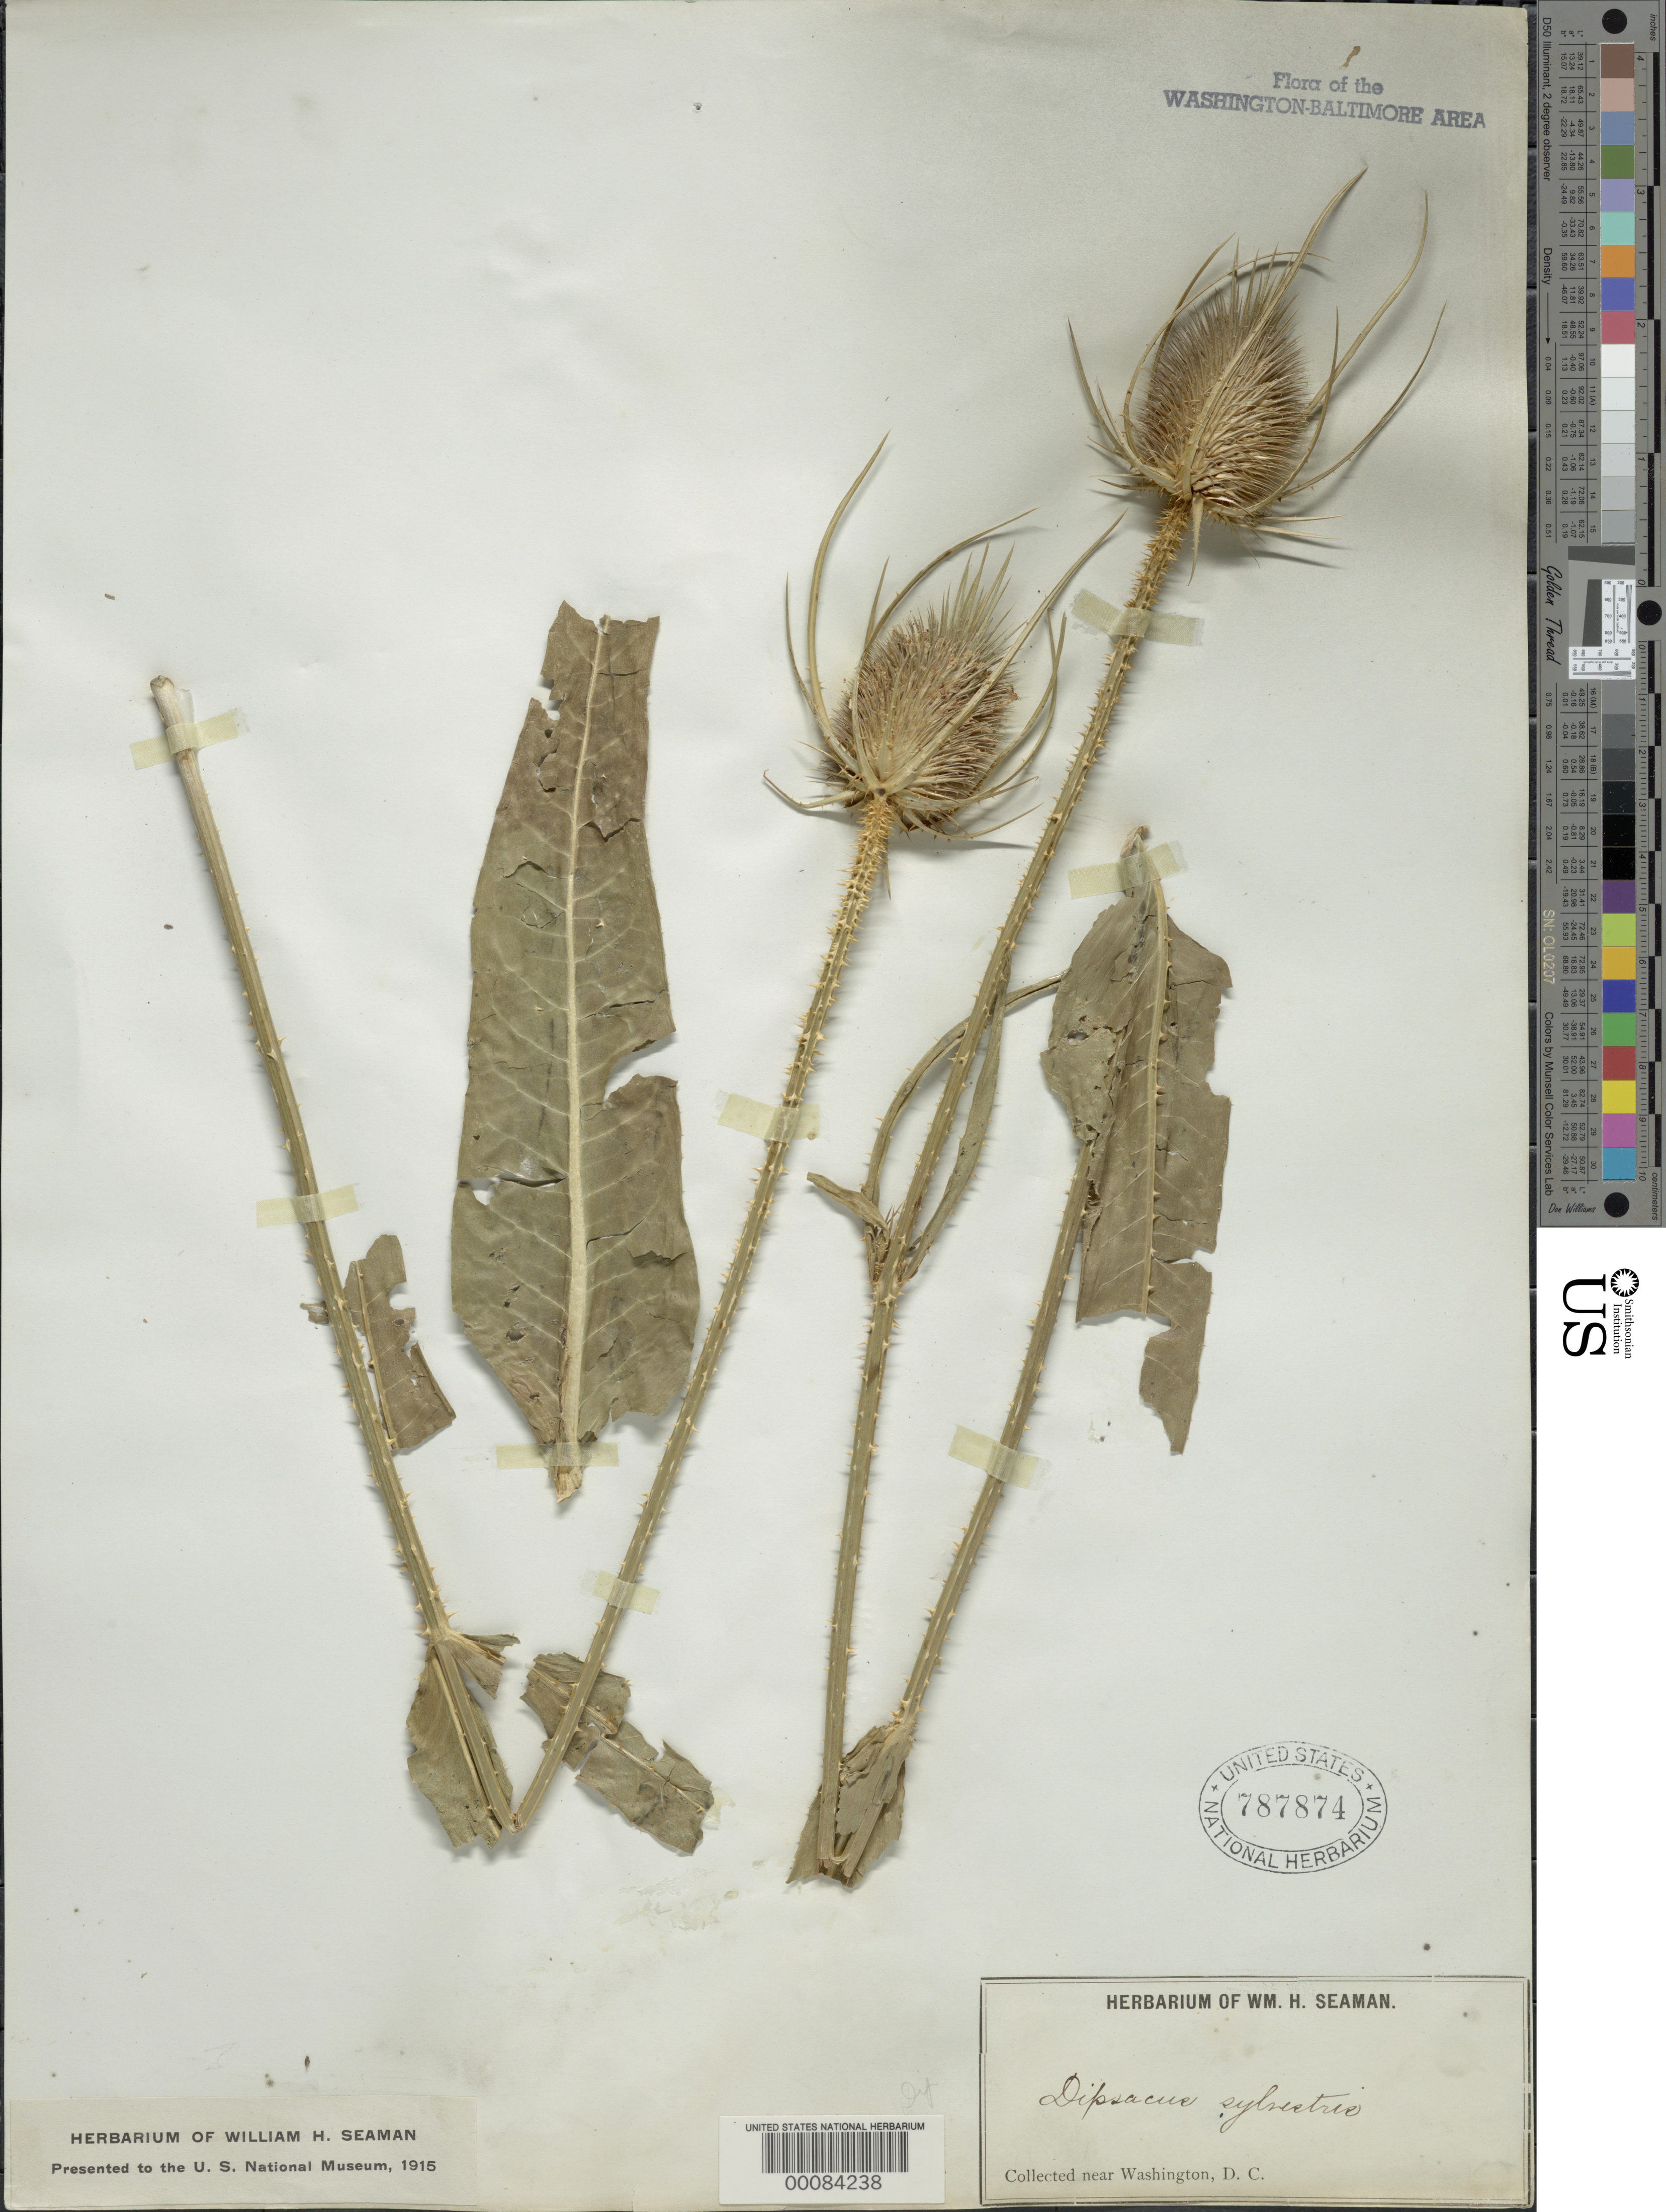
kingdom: Plantae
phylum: Tracheophyta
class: Magnoliopsida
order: Dipsacales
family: Caprifoliaceae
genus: Dipsacus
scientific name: Dipsacus sylvestris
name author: Huds.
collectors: W. Seaman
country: United States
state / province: District of Columbia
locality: Vicinity of Washington, DC.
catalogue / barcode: US 787874